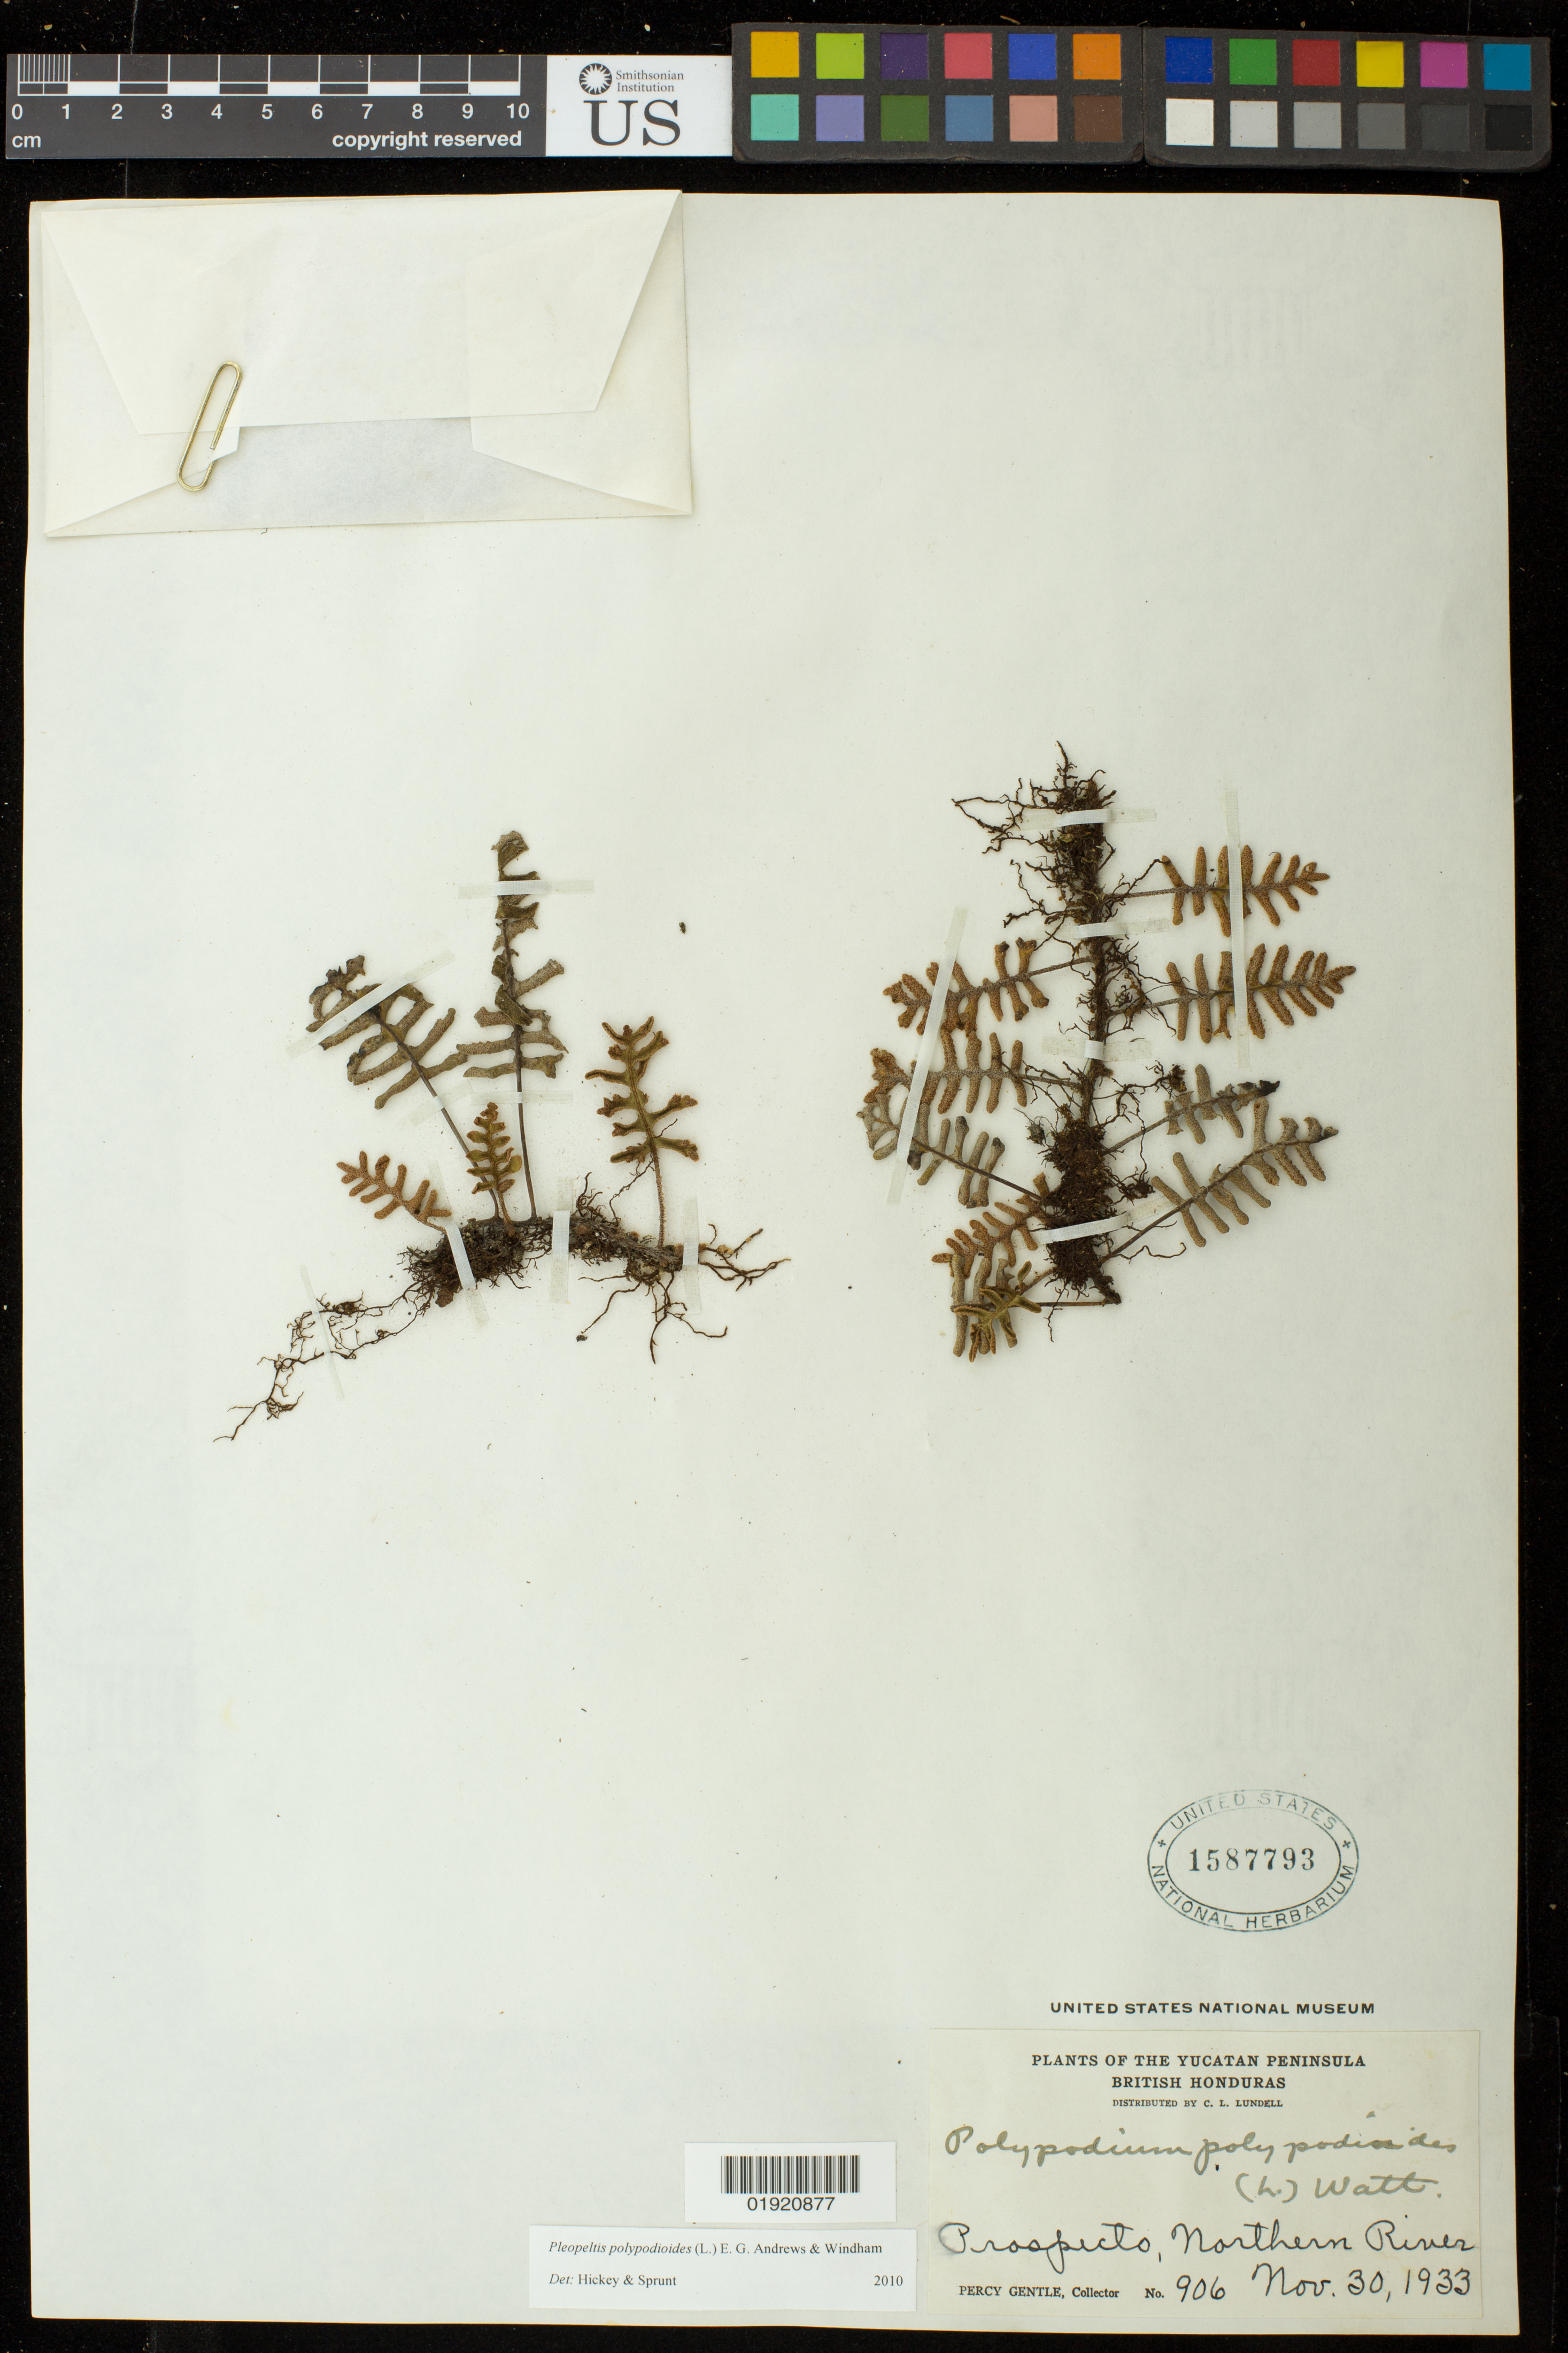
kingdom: Plantae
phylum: Tracheophyta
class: Polypodiopsida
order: Polypodiales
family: Polypodiaceae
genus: Pleopeltis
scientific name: Pleopeltis polypodioides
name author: (L.) E.G. Andrews & Windham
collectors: P. H. Gentle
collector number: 906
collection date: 1933-11-30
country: Belize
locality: Yucutan Peninsula. British Honduras. Prospecto, Northern River.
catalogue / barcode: US 1587793